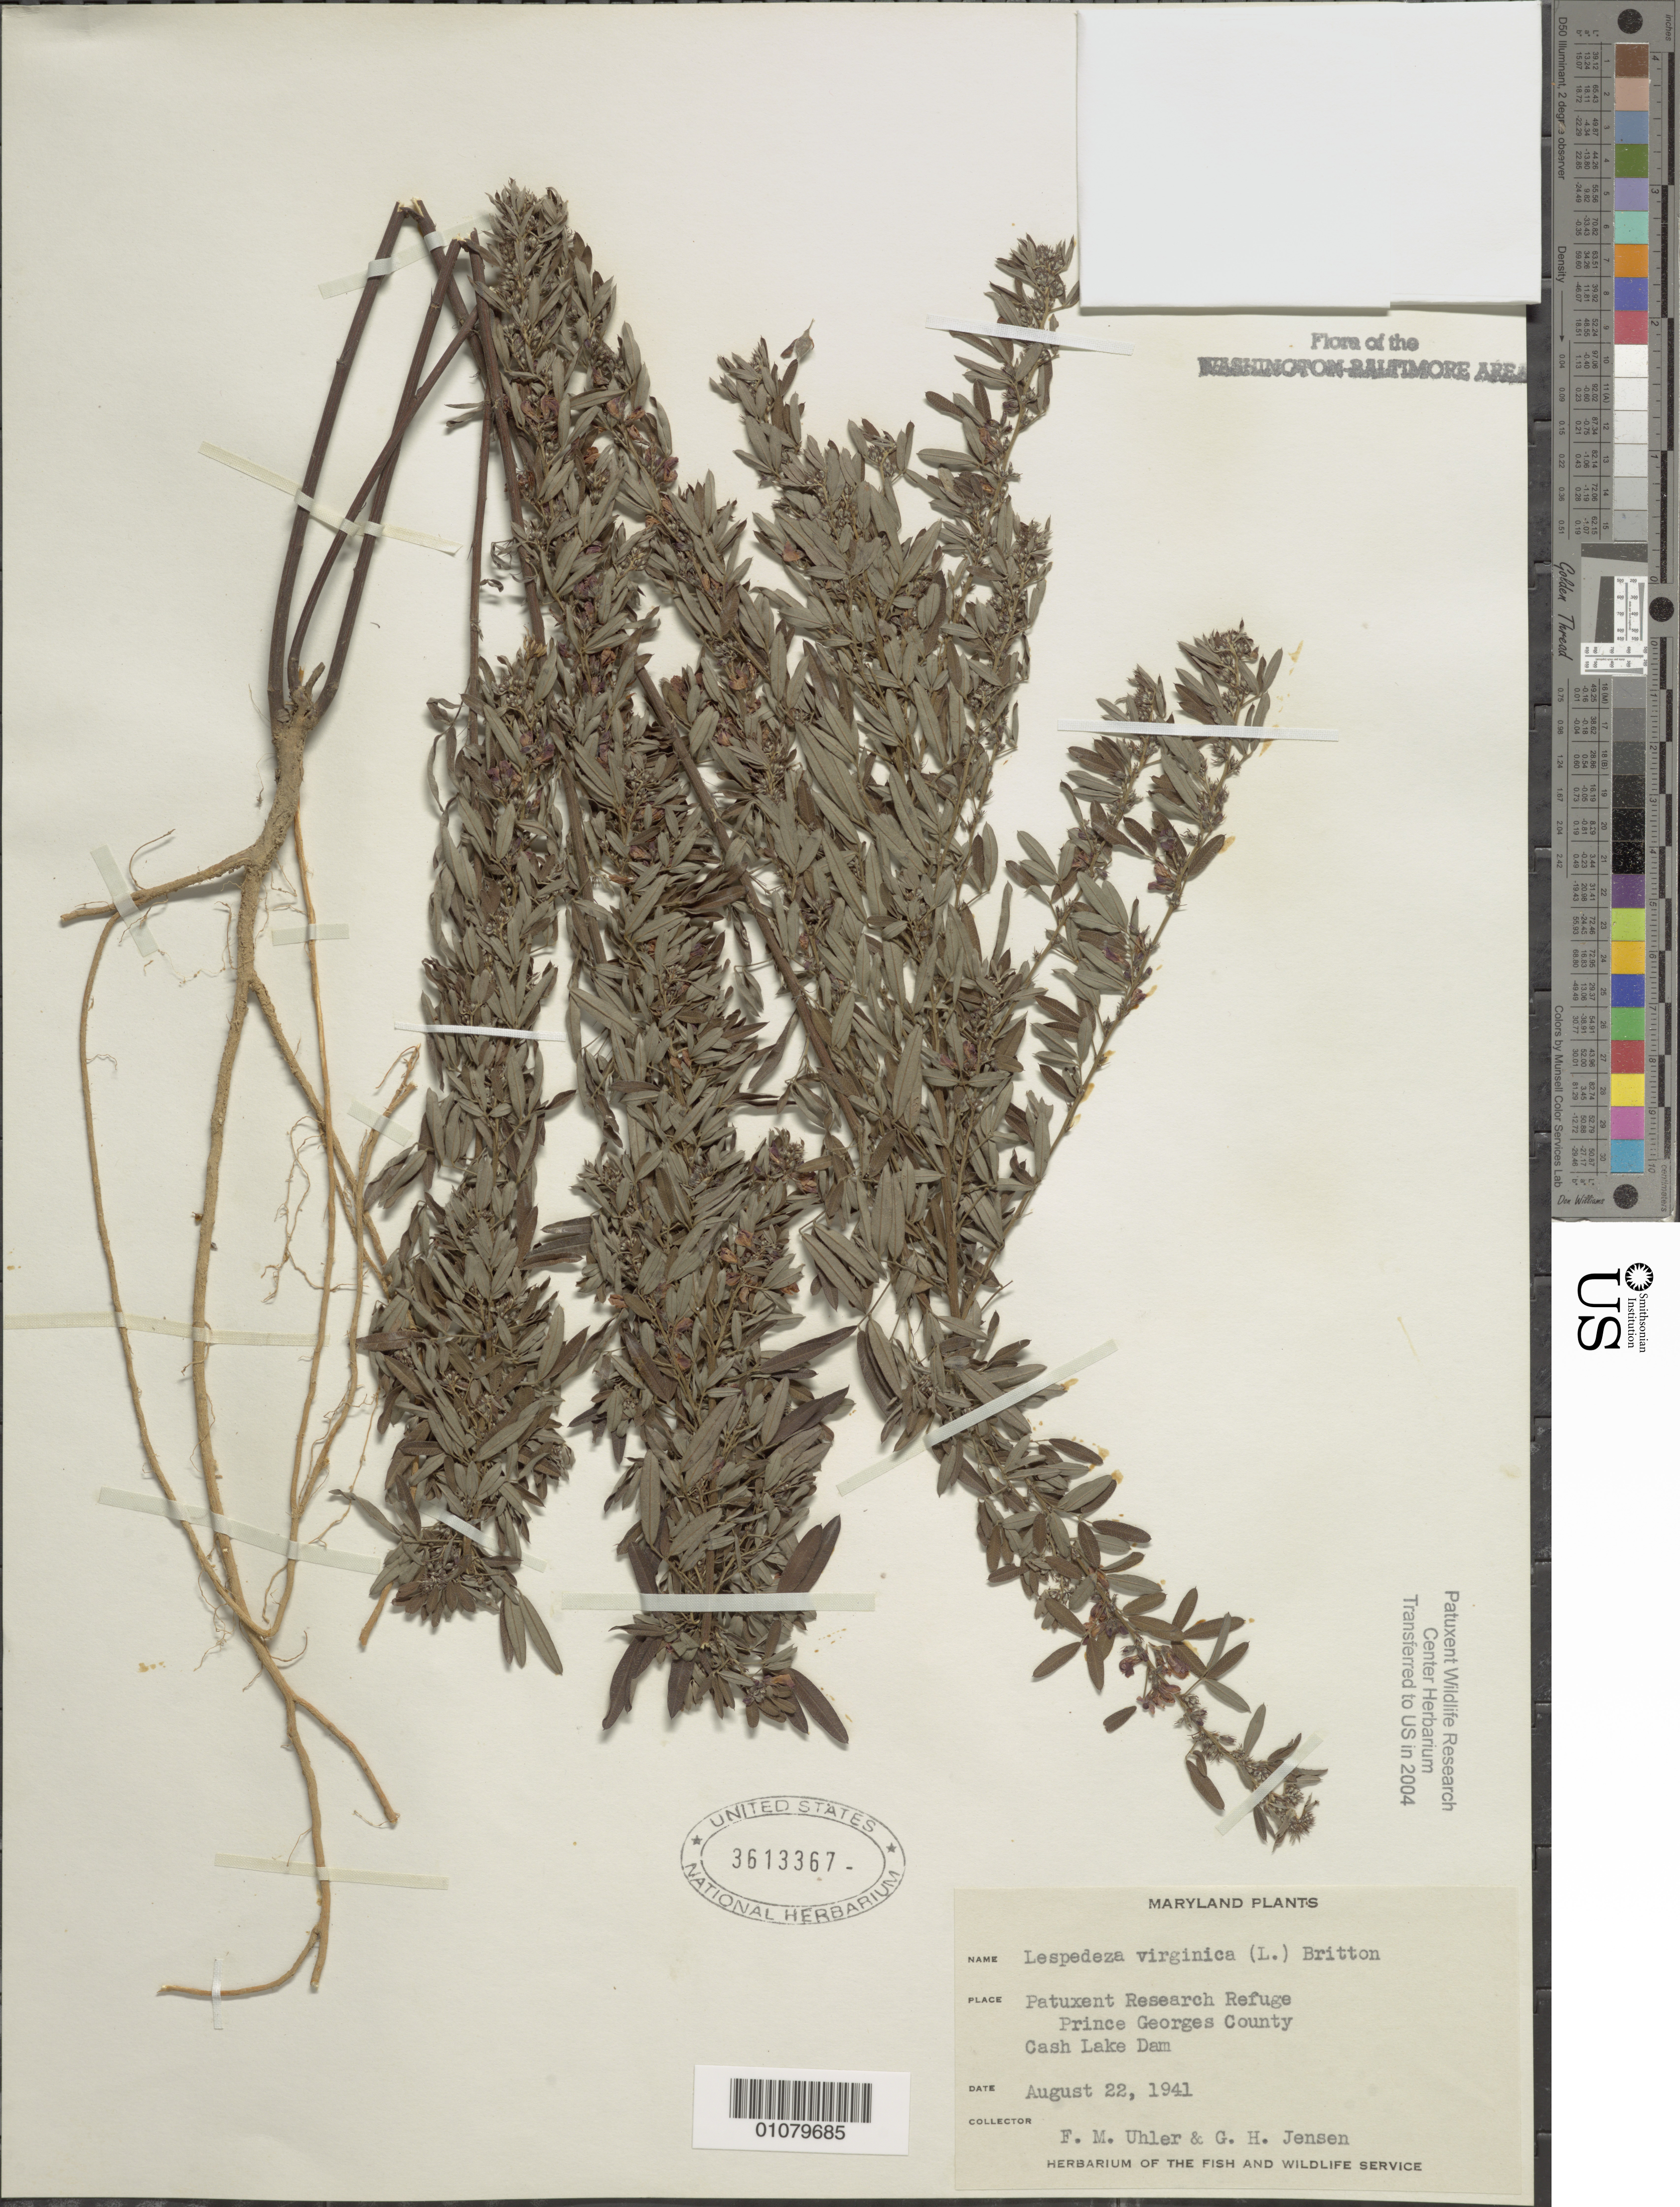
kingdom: Plantae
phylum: Tracheophyta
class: Magnoliopsida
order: Fabales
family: Fabaceae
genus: Lespedeza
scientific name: Lespedeza virginica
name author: (L.) Britton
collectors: F. M. Uhler & G. H. Jensen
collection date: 1941-08-22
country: United States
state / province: Maryland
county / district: Prince George's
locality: Patuxent Wildlife Refuge. Cash Lake dam.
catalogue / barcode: US 3613367